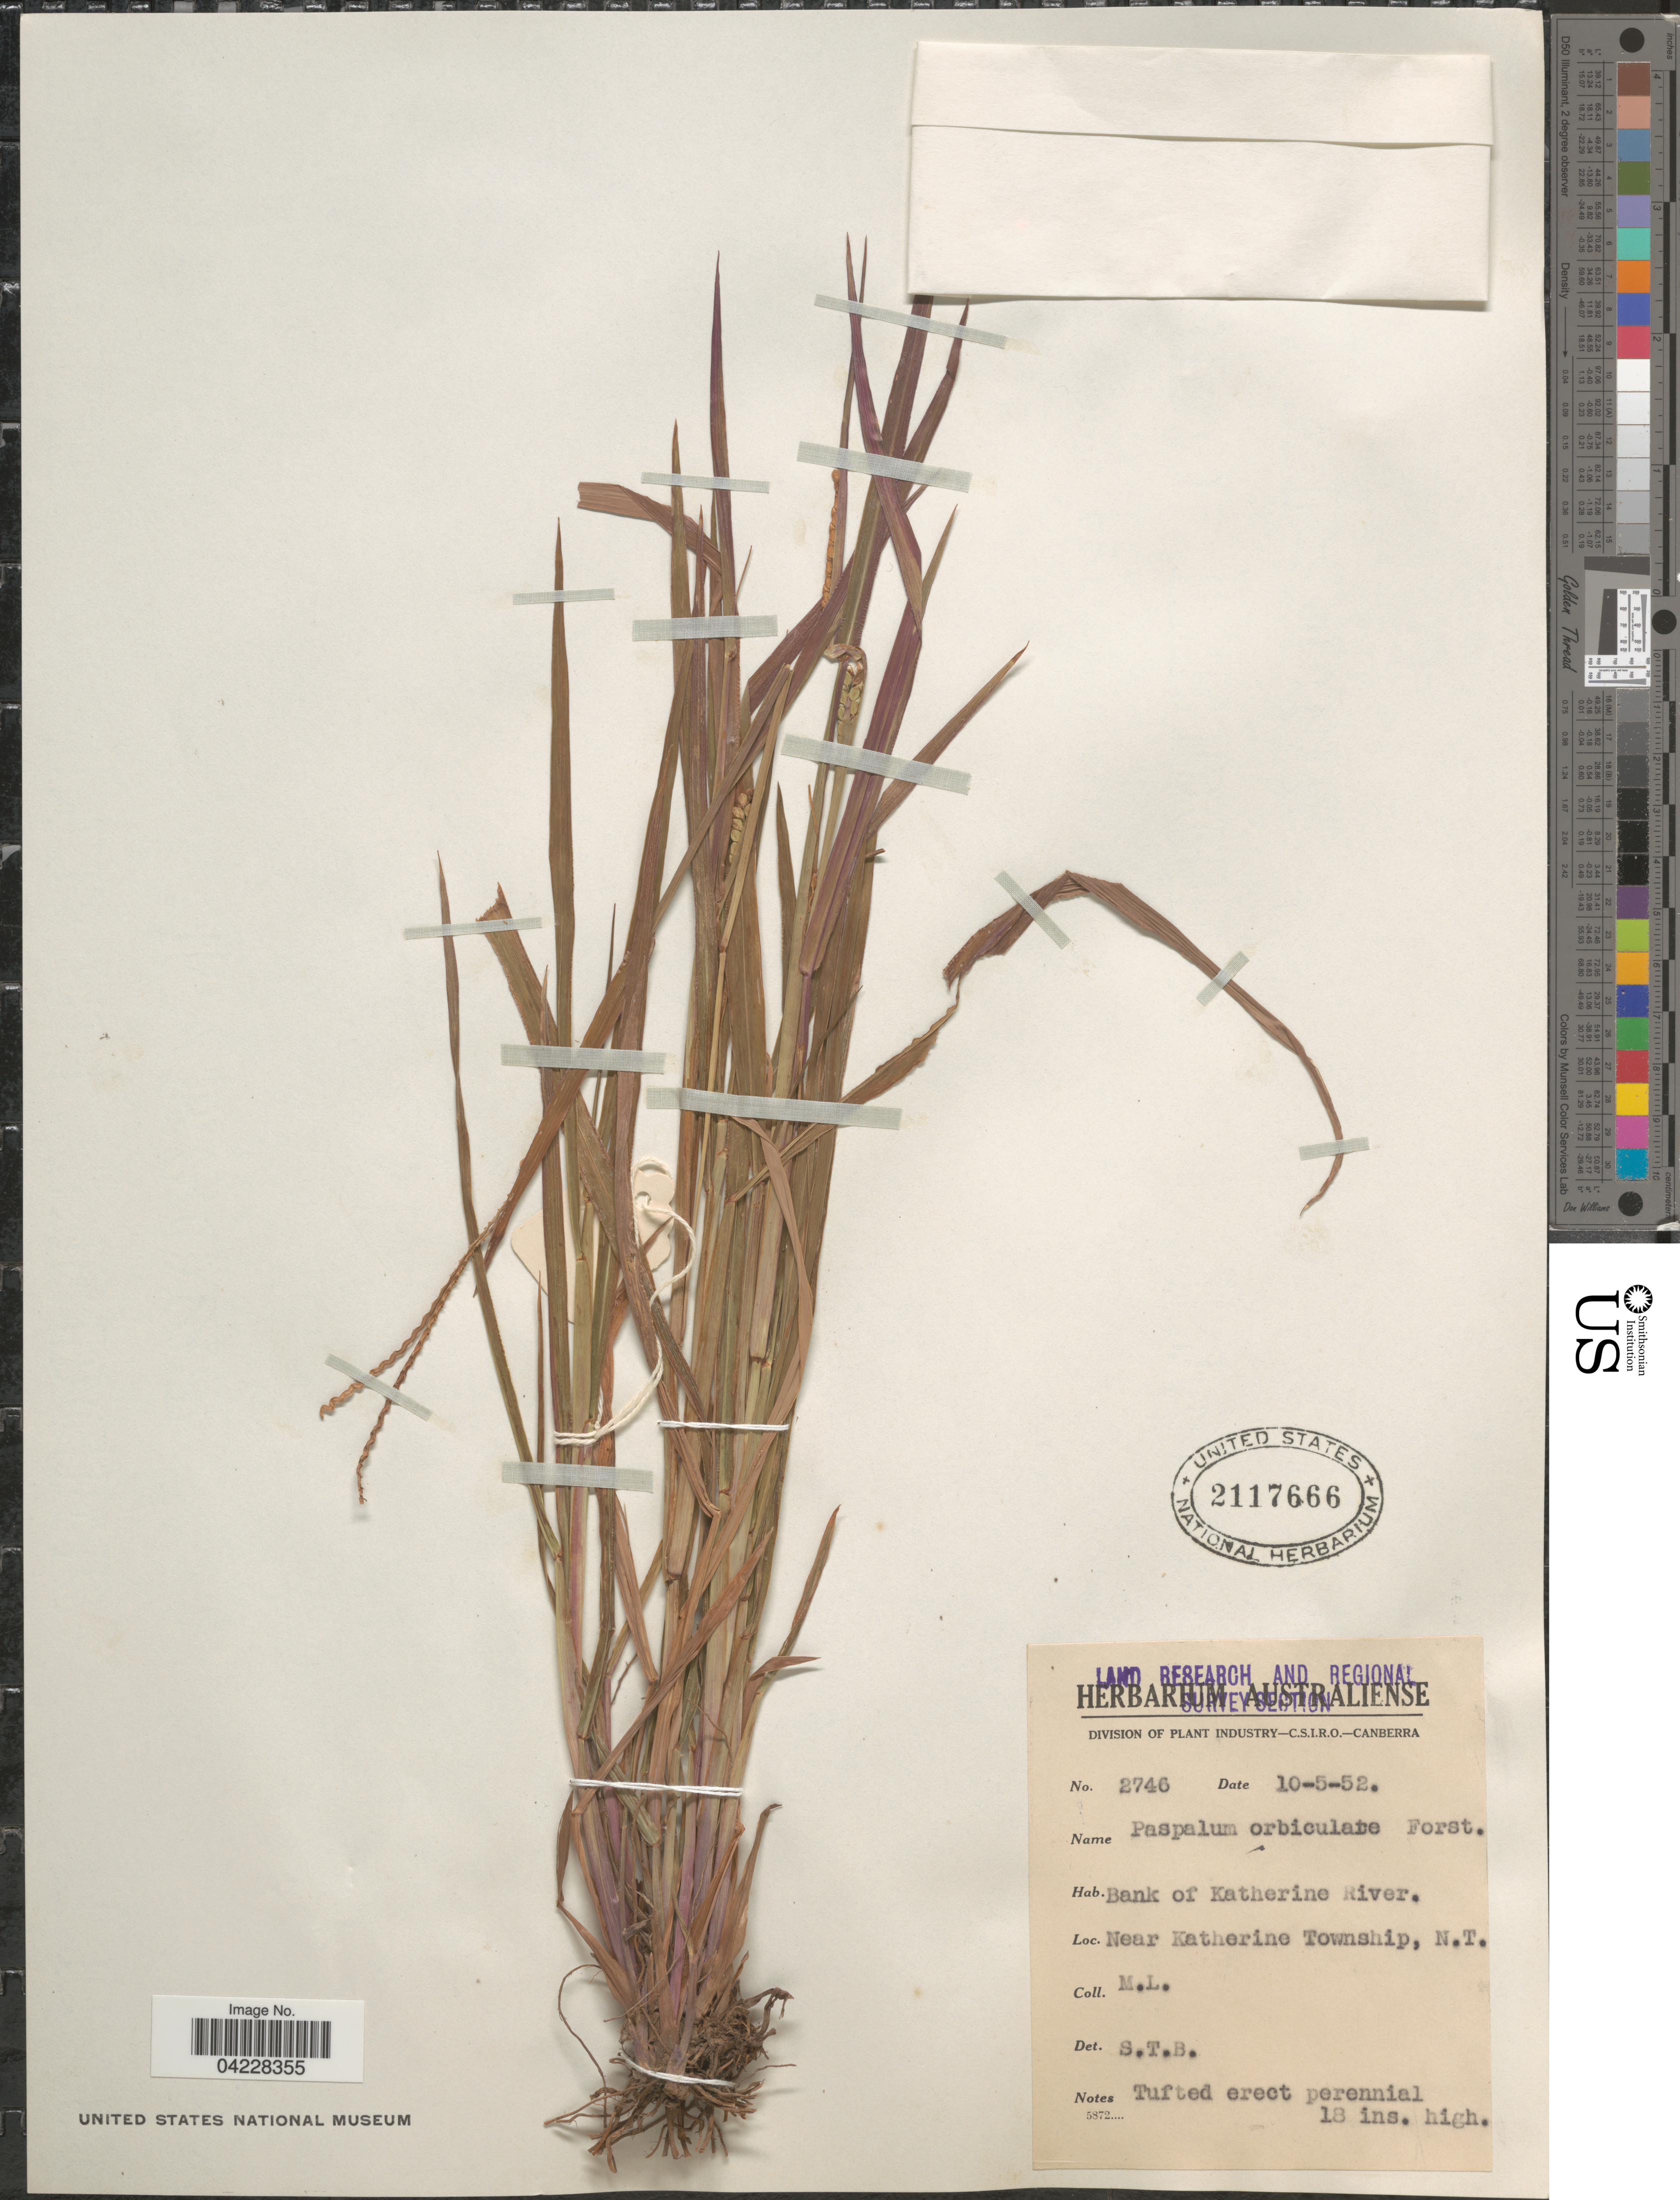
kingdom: Plantae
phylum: Tracheophyta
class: Liliopsida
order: Poales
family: Poaceae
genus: Paspalum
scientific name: Paspalum orbiculare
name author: G. Forst.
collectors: M. L.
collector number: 2746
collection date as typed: Transcribed d/m/y: 10/5/52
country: Australia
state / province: Northern Territory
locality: Land Research and Regional Survey Section. Bank of Katherine River. Near Katherine Township.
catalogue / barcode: US 2117666